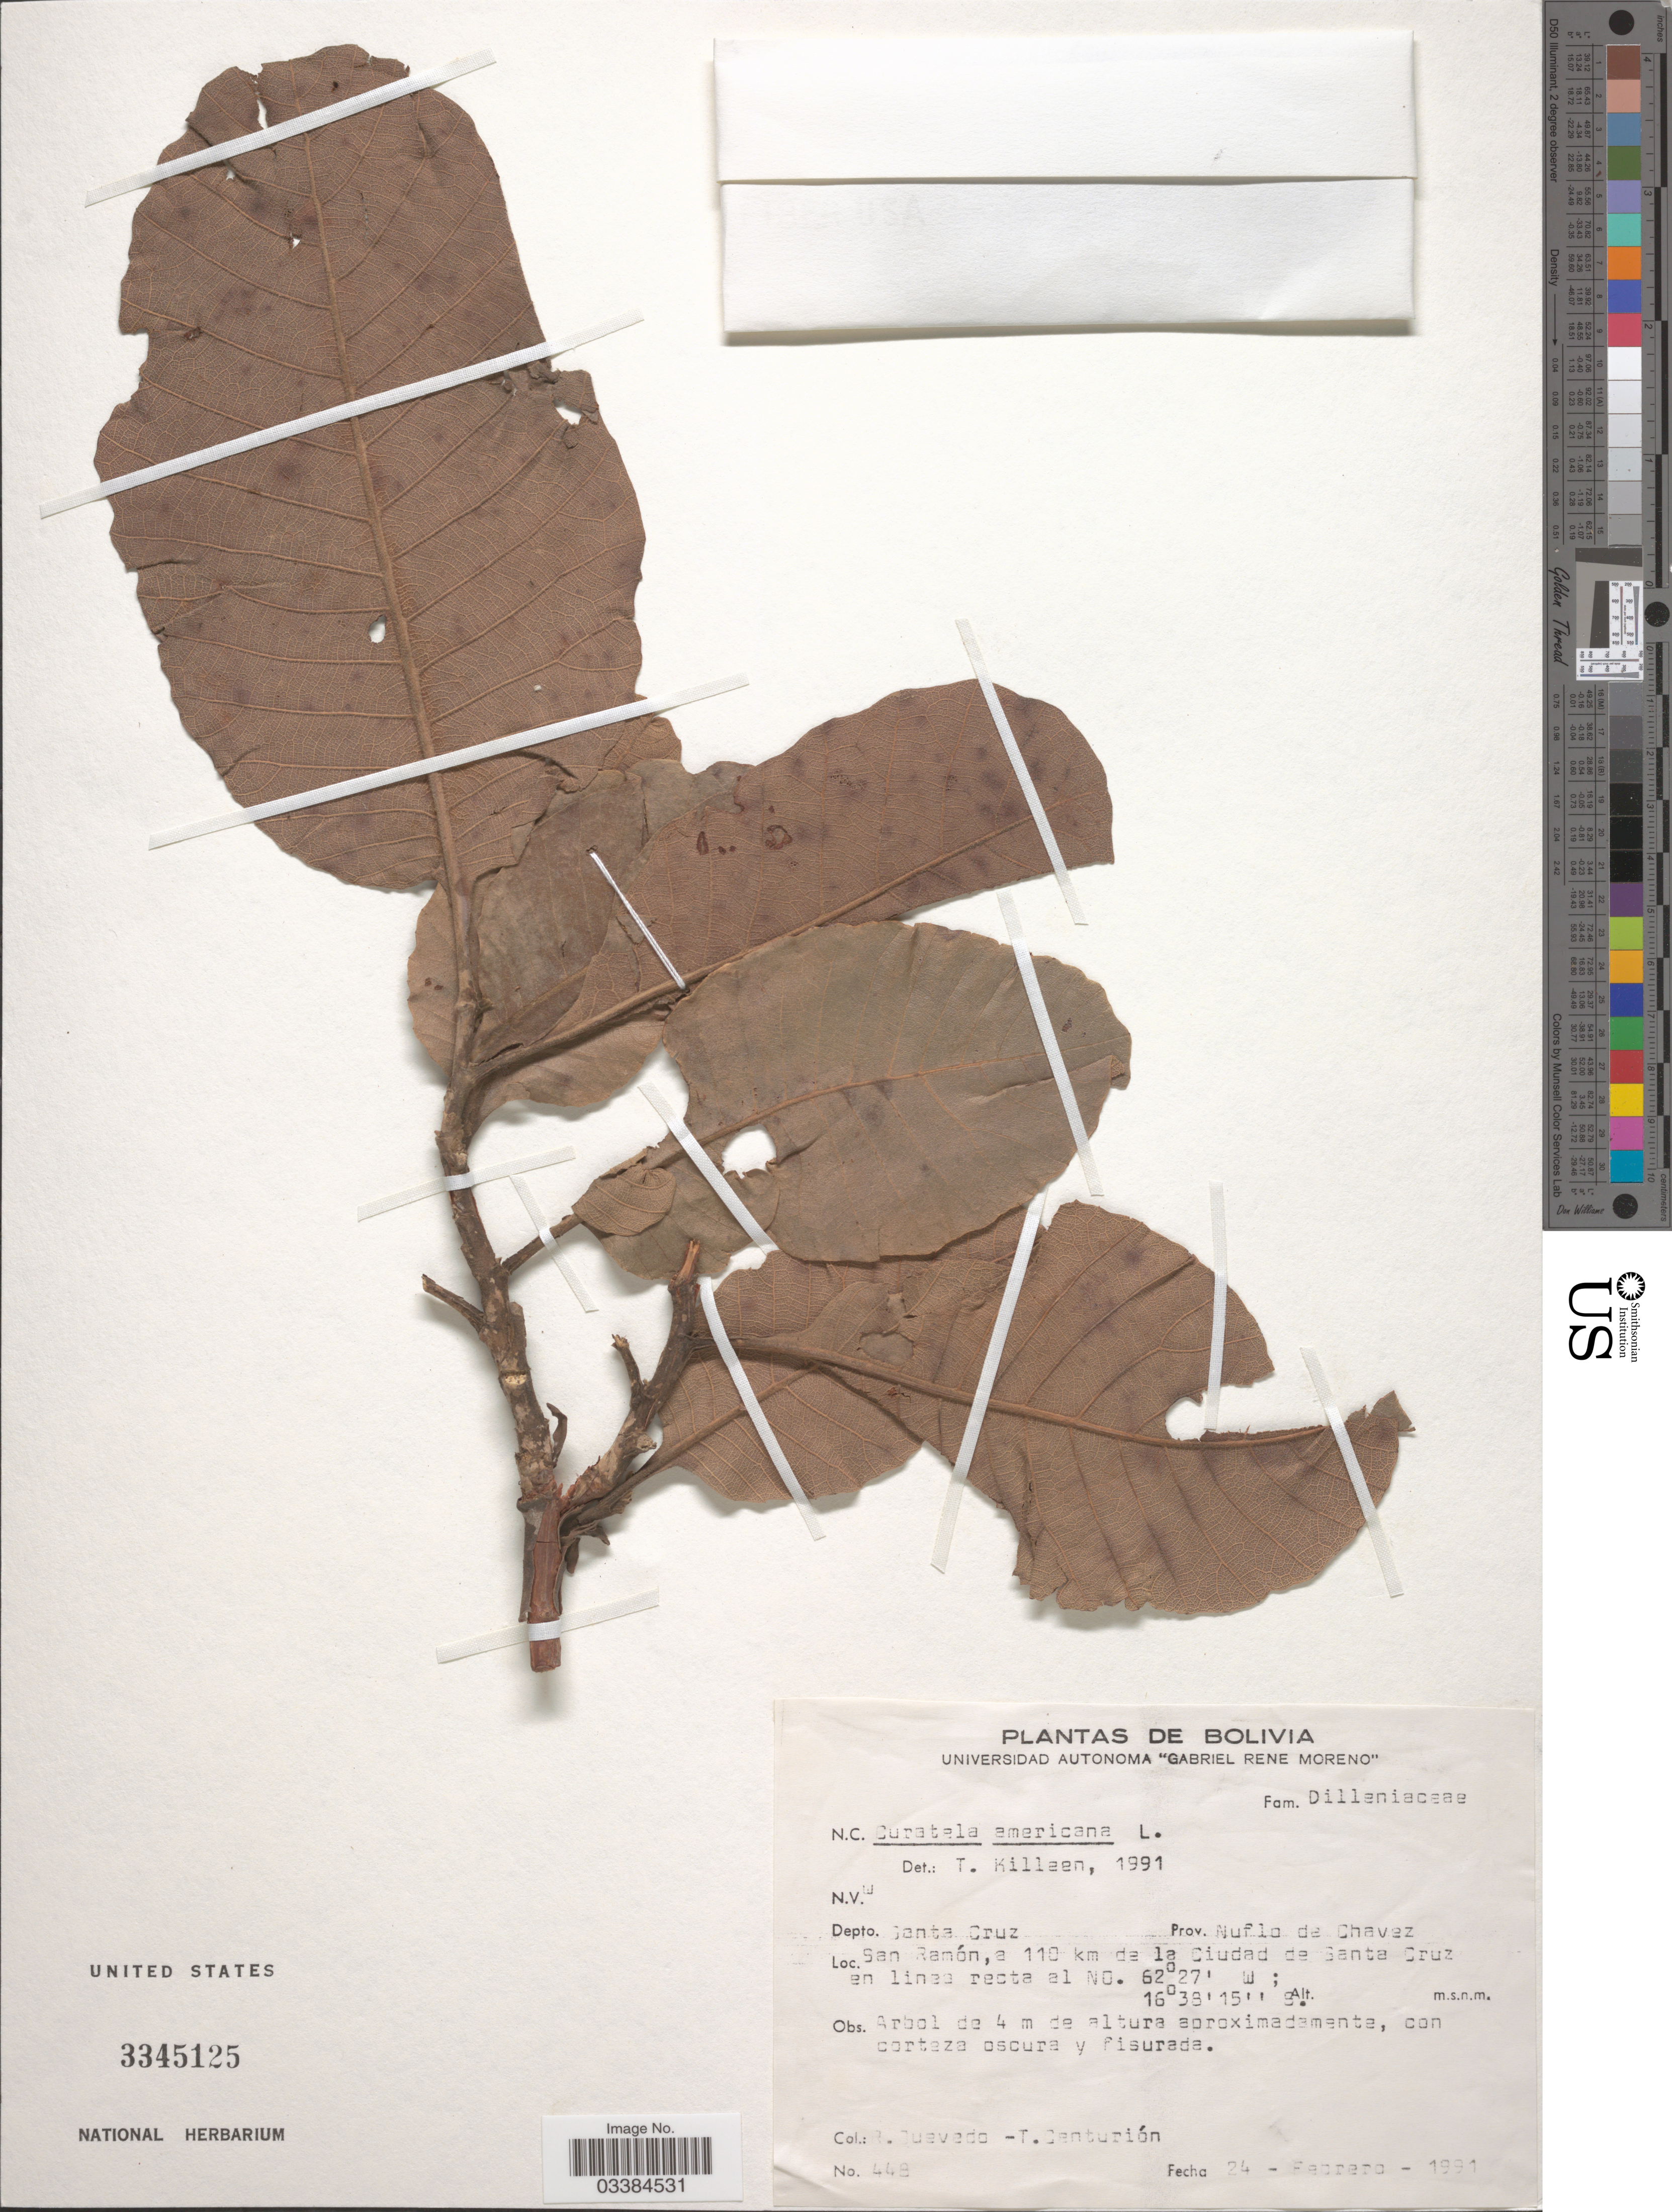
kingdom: Plantae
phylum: Tracheophyta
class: Magnoliopsida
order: Dilleniales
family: Dilleniaceae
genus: Curatella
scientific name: Curatella americana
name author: L.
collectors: R. Quevedo & T. Centurión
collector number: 448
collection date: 1991-02-24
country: Bolivia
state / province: Santa Cruz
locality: Depto. Santa Cruz. Prov. Nuflo de Chavez. San Ramón, a 110 km de la Ciudad de Santa Cruz en linea recta al NO.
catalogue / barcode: US 3345125